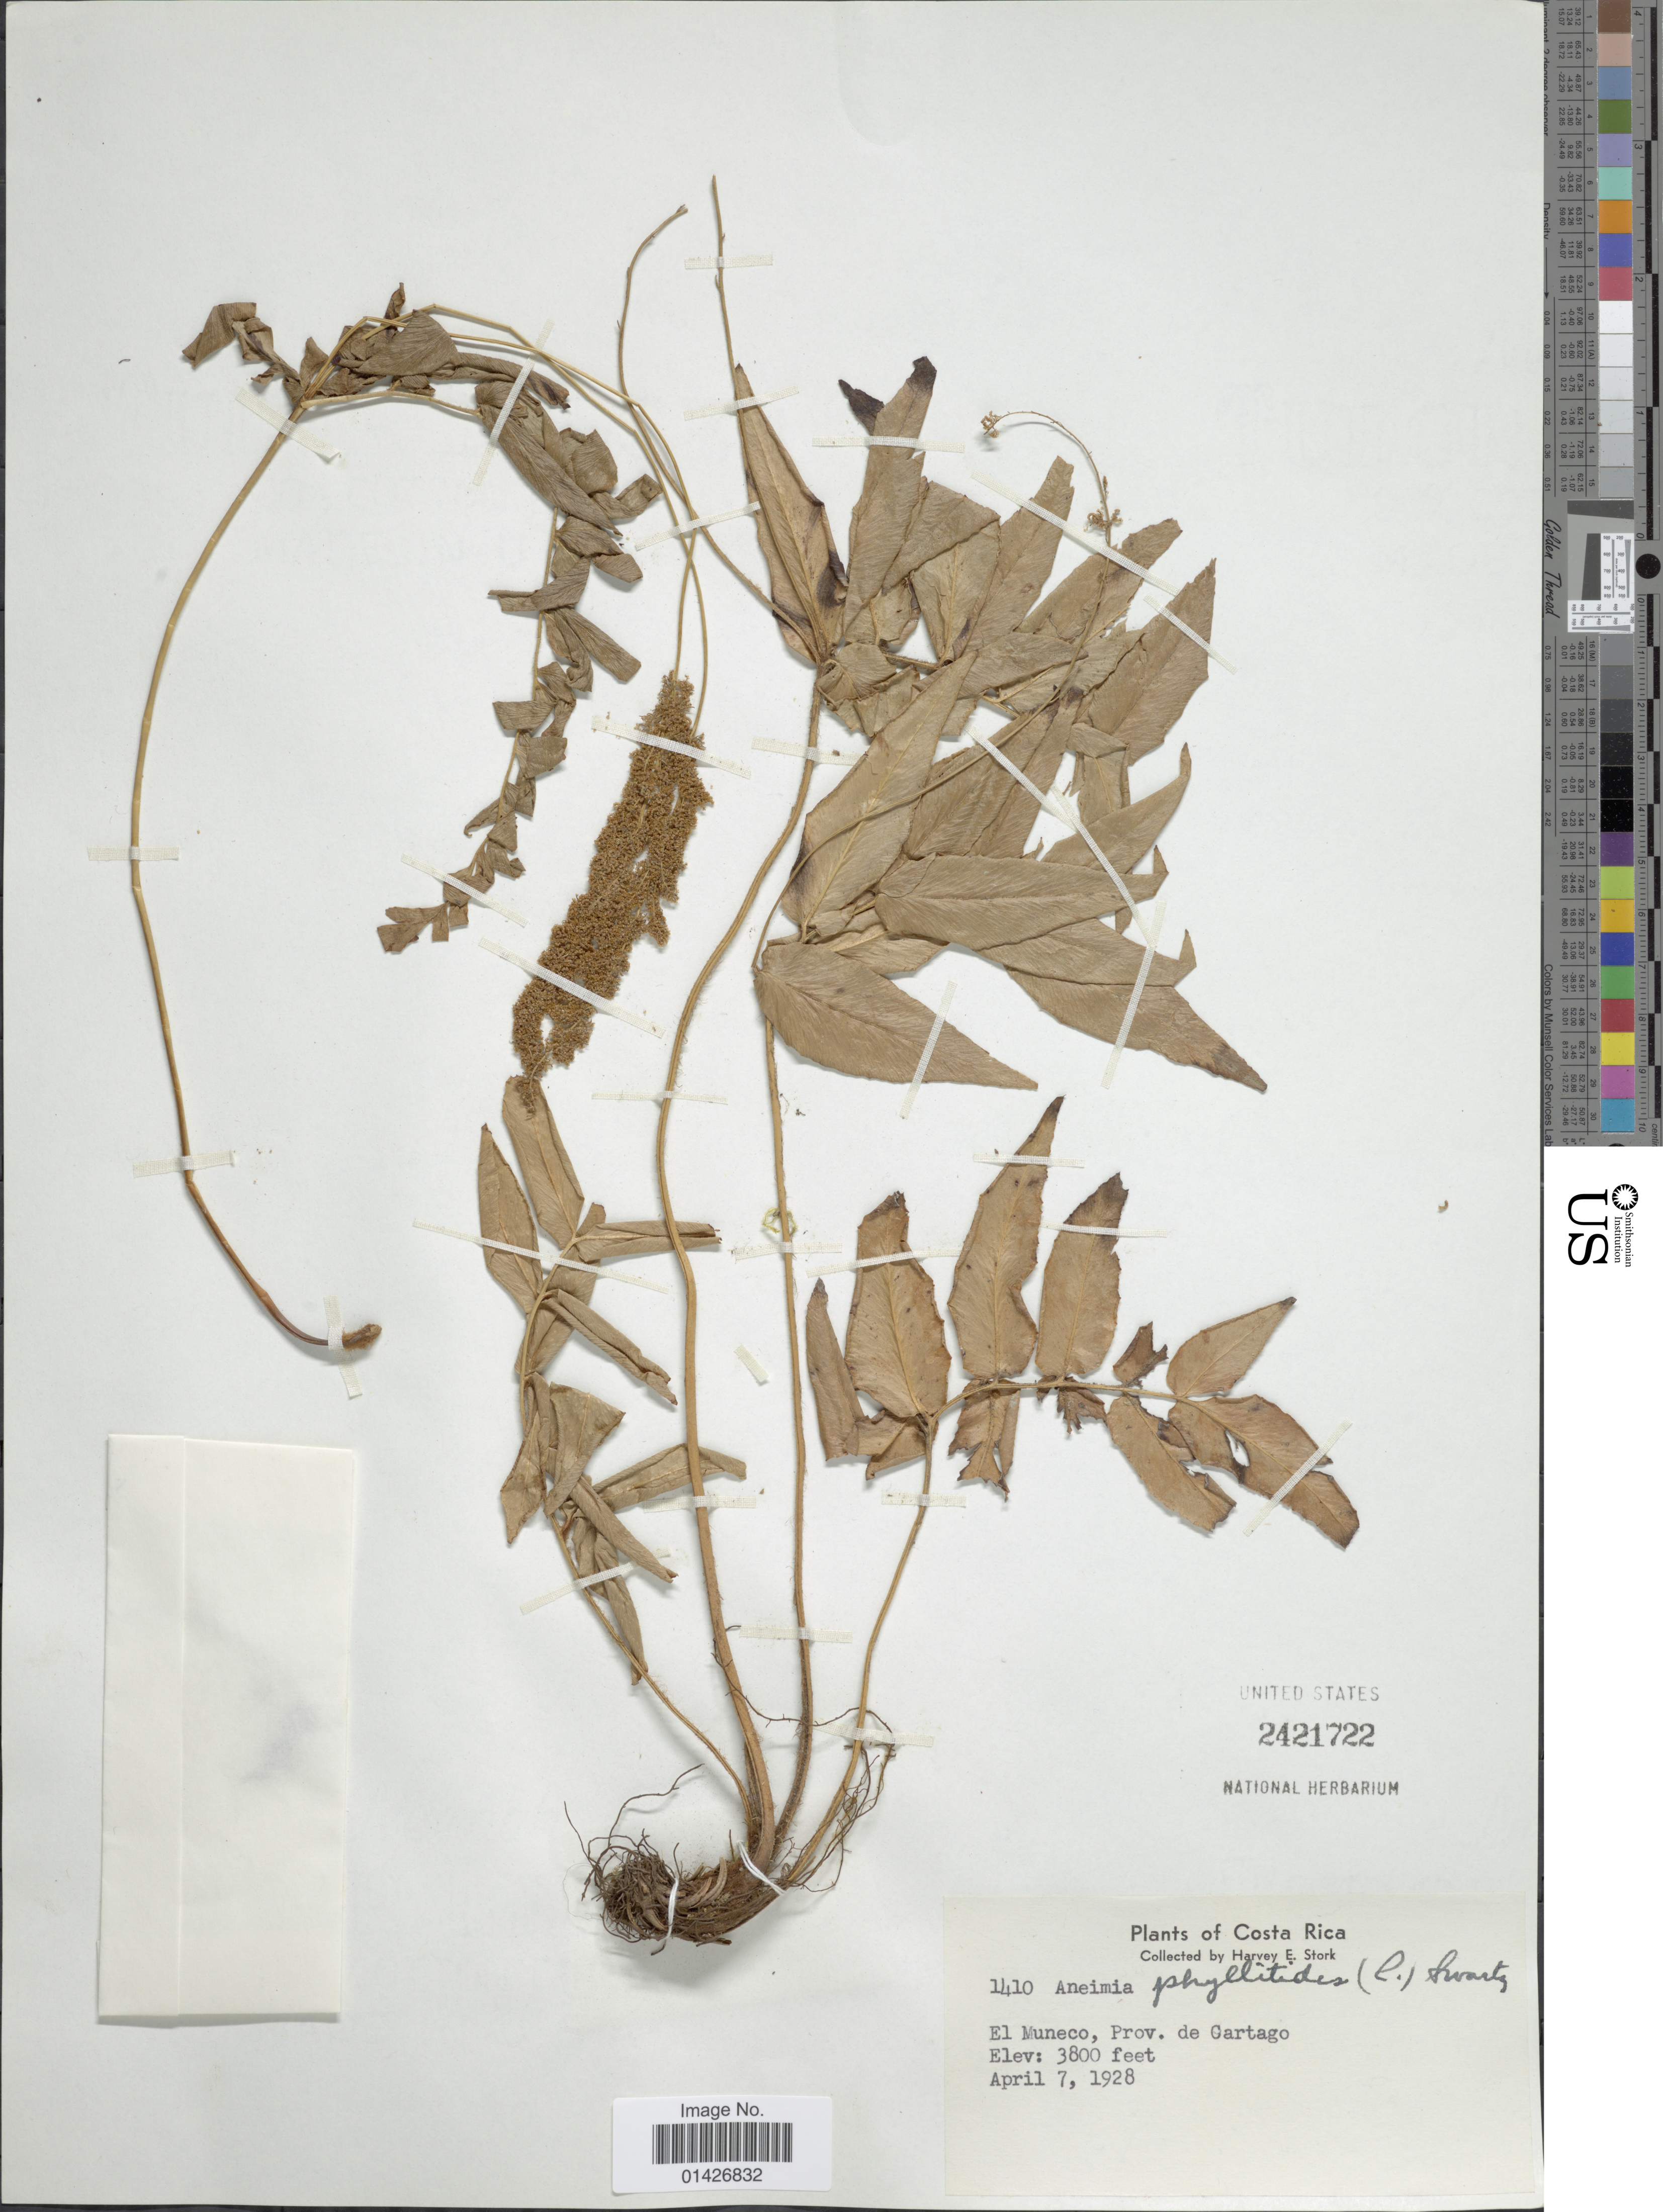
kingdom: Plantae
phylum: Tracheophyta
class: Polypodiopsida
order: Schizaeales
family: Anemiaceae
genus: Anemia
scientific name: Anemia phyllitidis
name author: (L.) Sw.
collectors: H. E. Stork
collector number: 1410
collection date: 1928-04-07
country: Costa Rica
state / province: Cartago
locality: El Muneco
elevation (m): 1158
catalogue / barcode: US 2421722